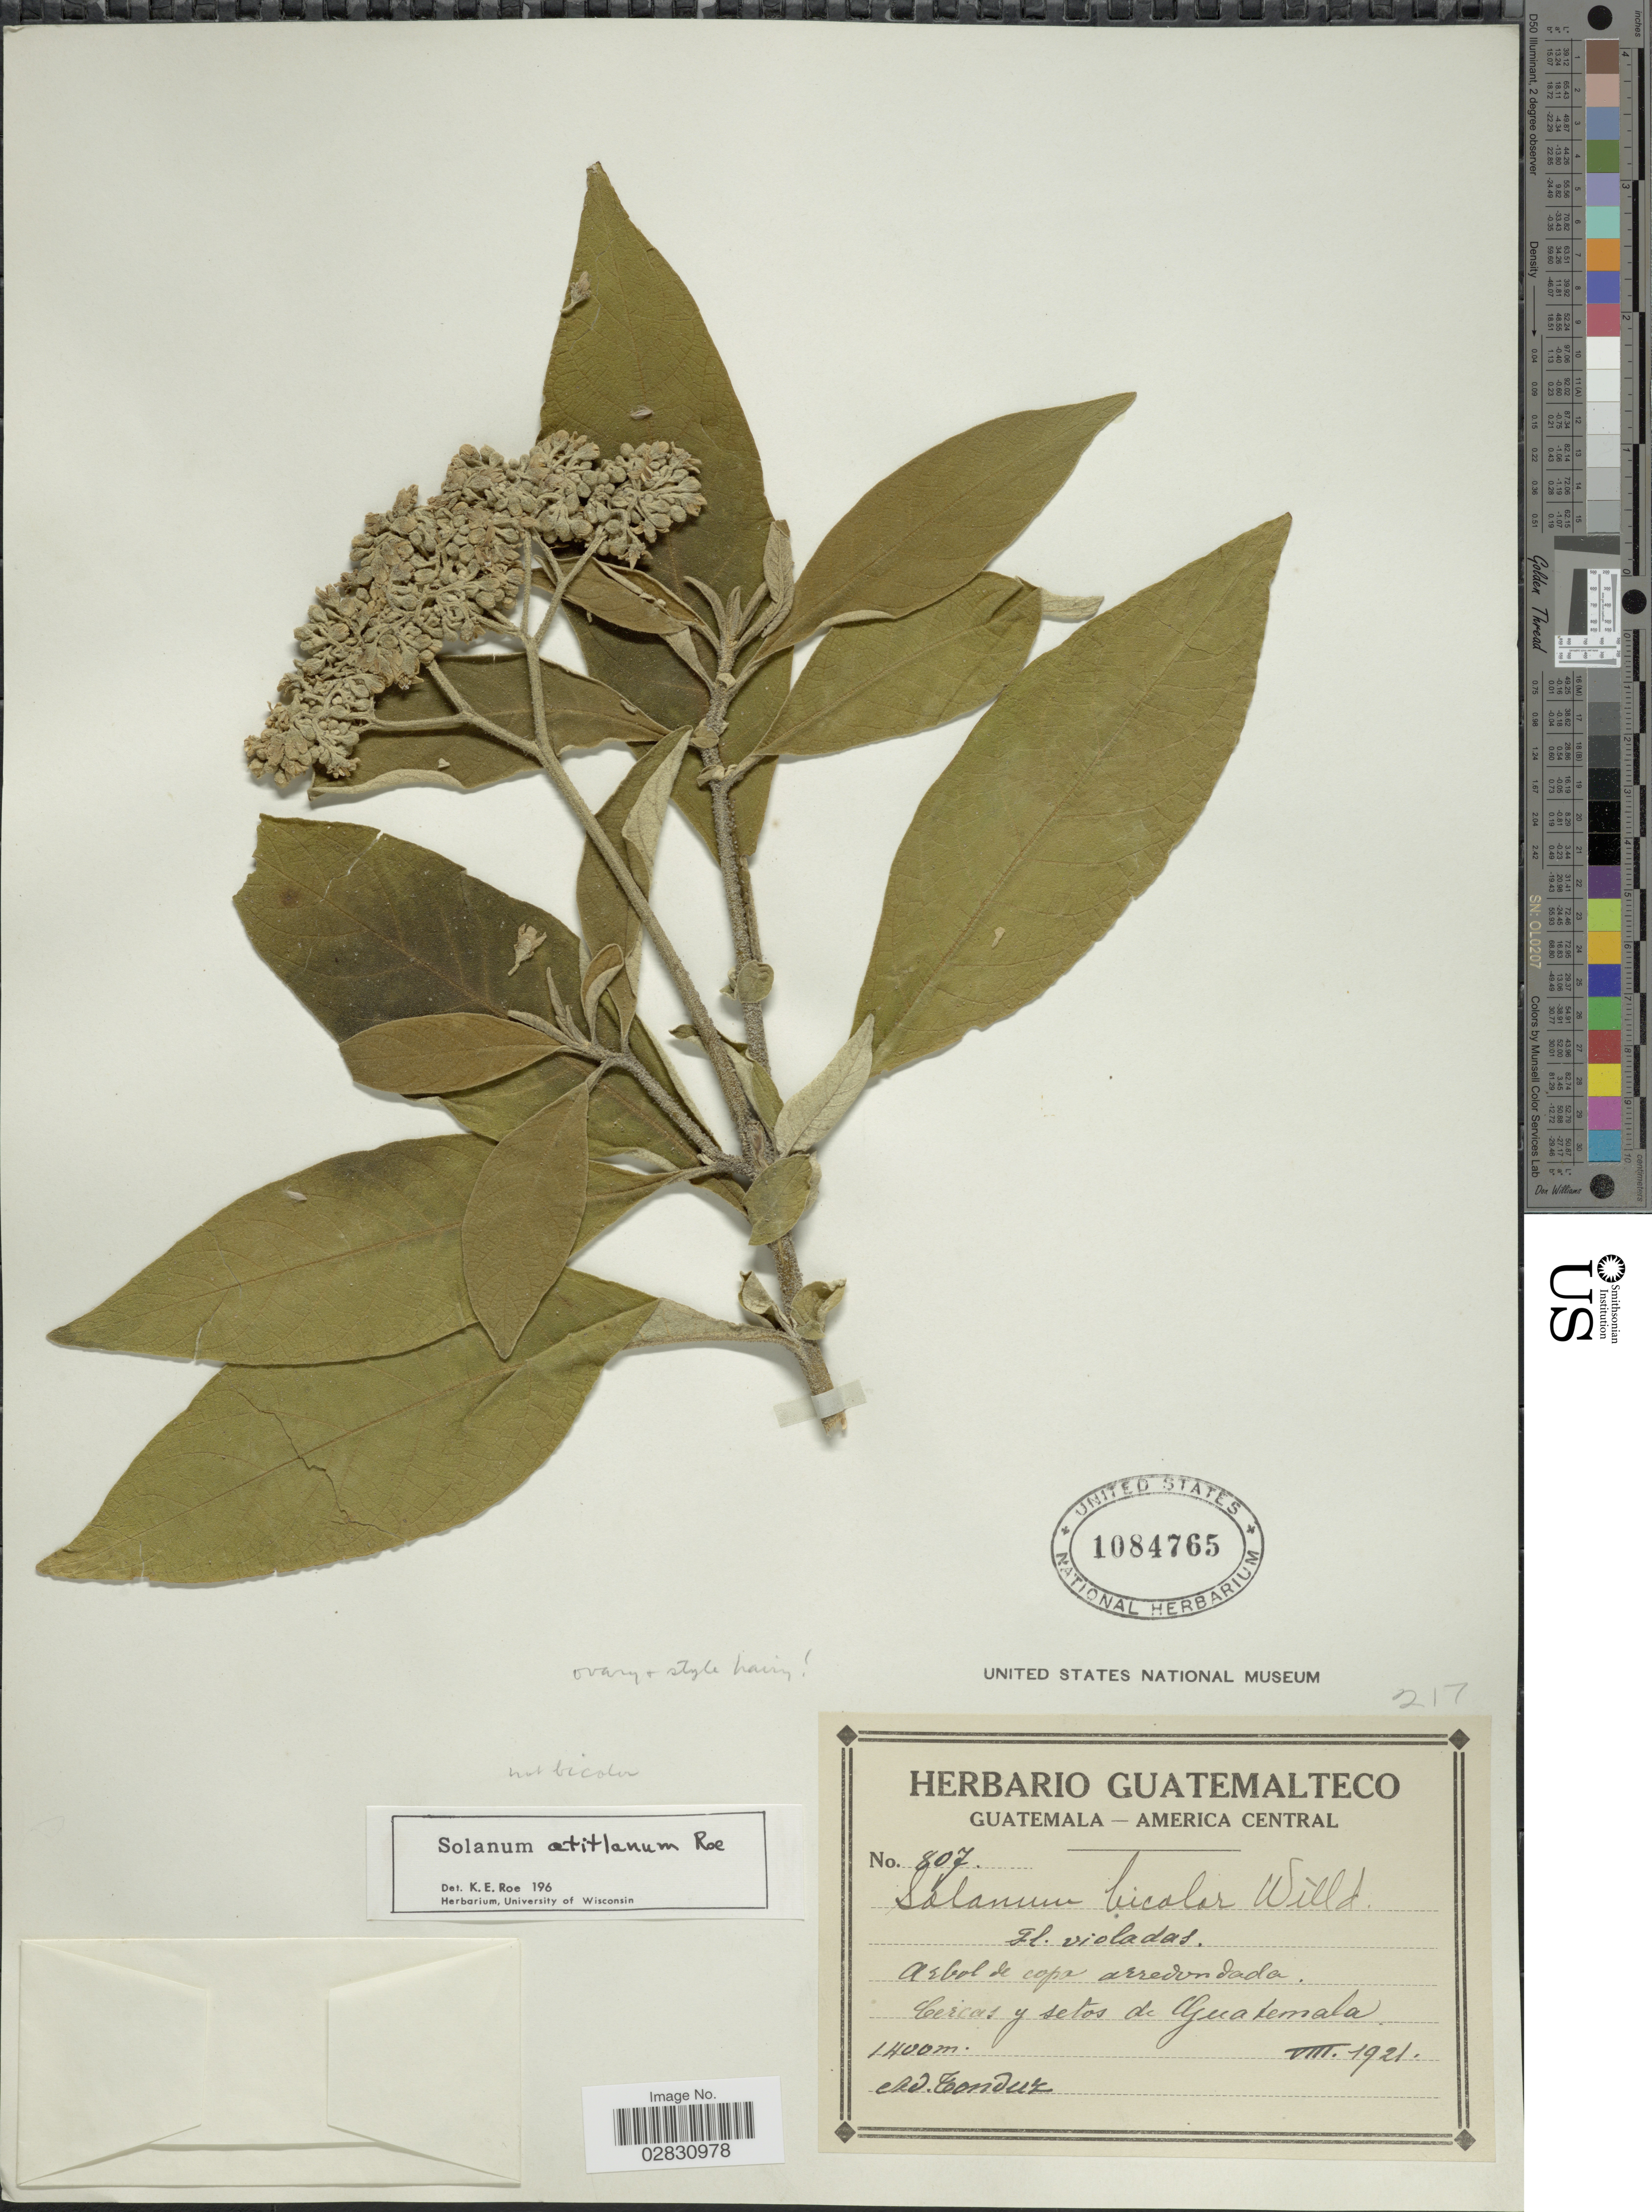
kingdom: Plantae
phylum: Tracheophyta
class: Magnoliopsida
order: Solanales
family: Solanaceae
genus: Solanum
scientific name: Solanum atitlanum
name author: K.E. Roe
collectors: A. Tonduz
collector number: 807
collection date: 1921-08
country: Guatemala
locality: Arbol de copa arredondada, Cercas y setos Guatemala.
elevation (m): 1400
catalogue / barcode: US 1084765